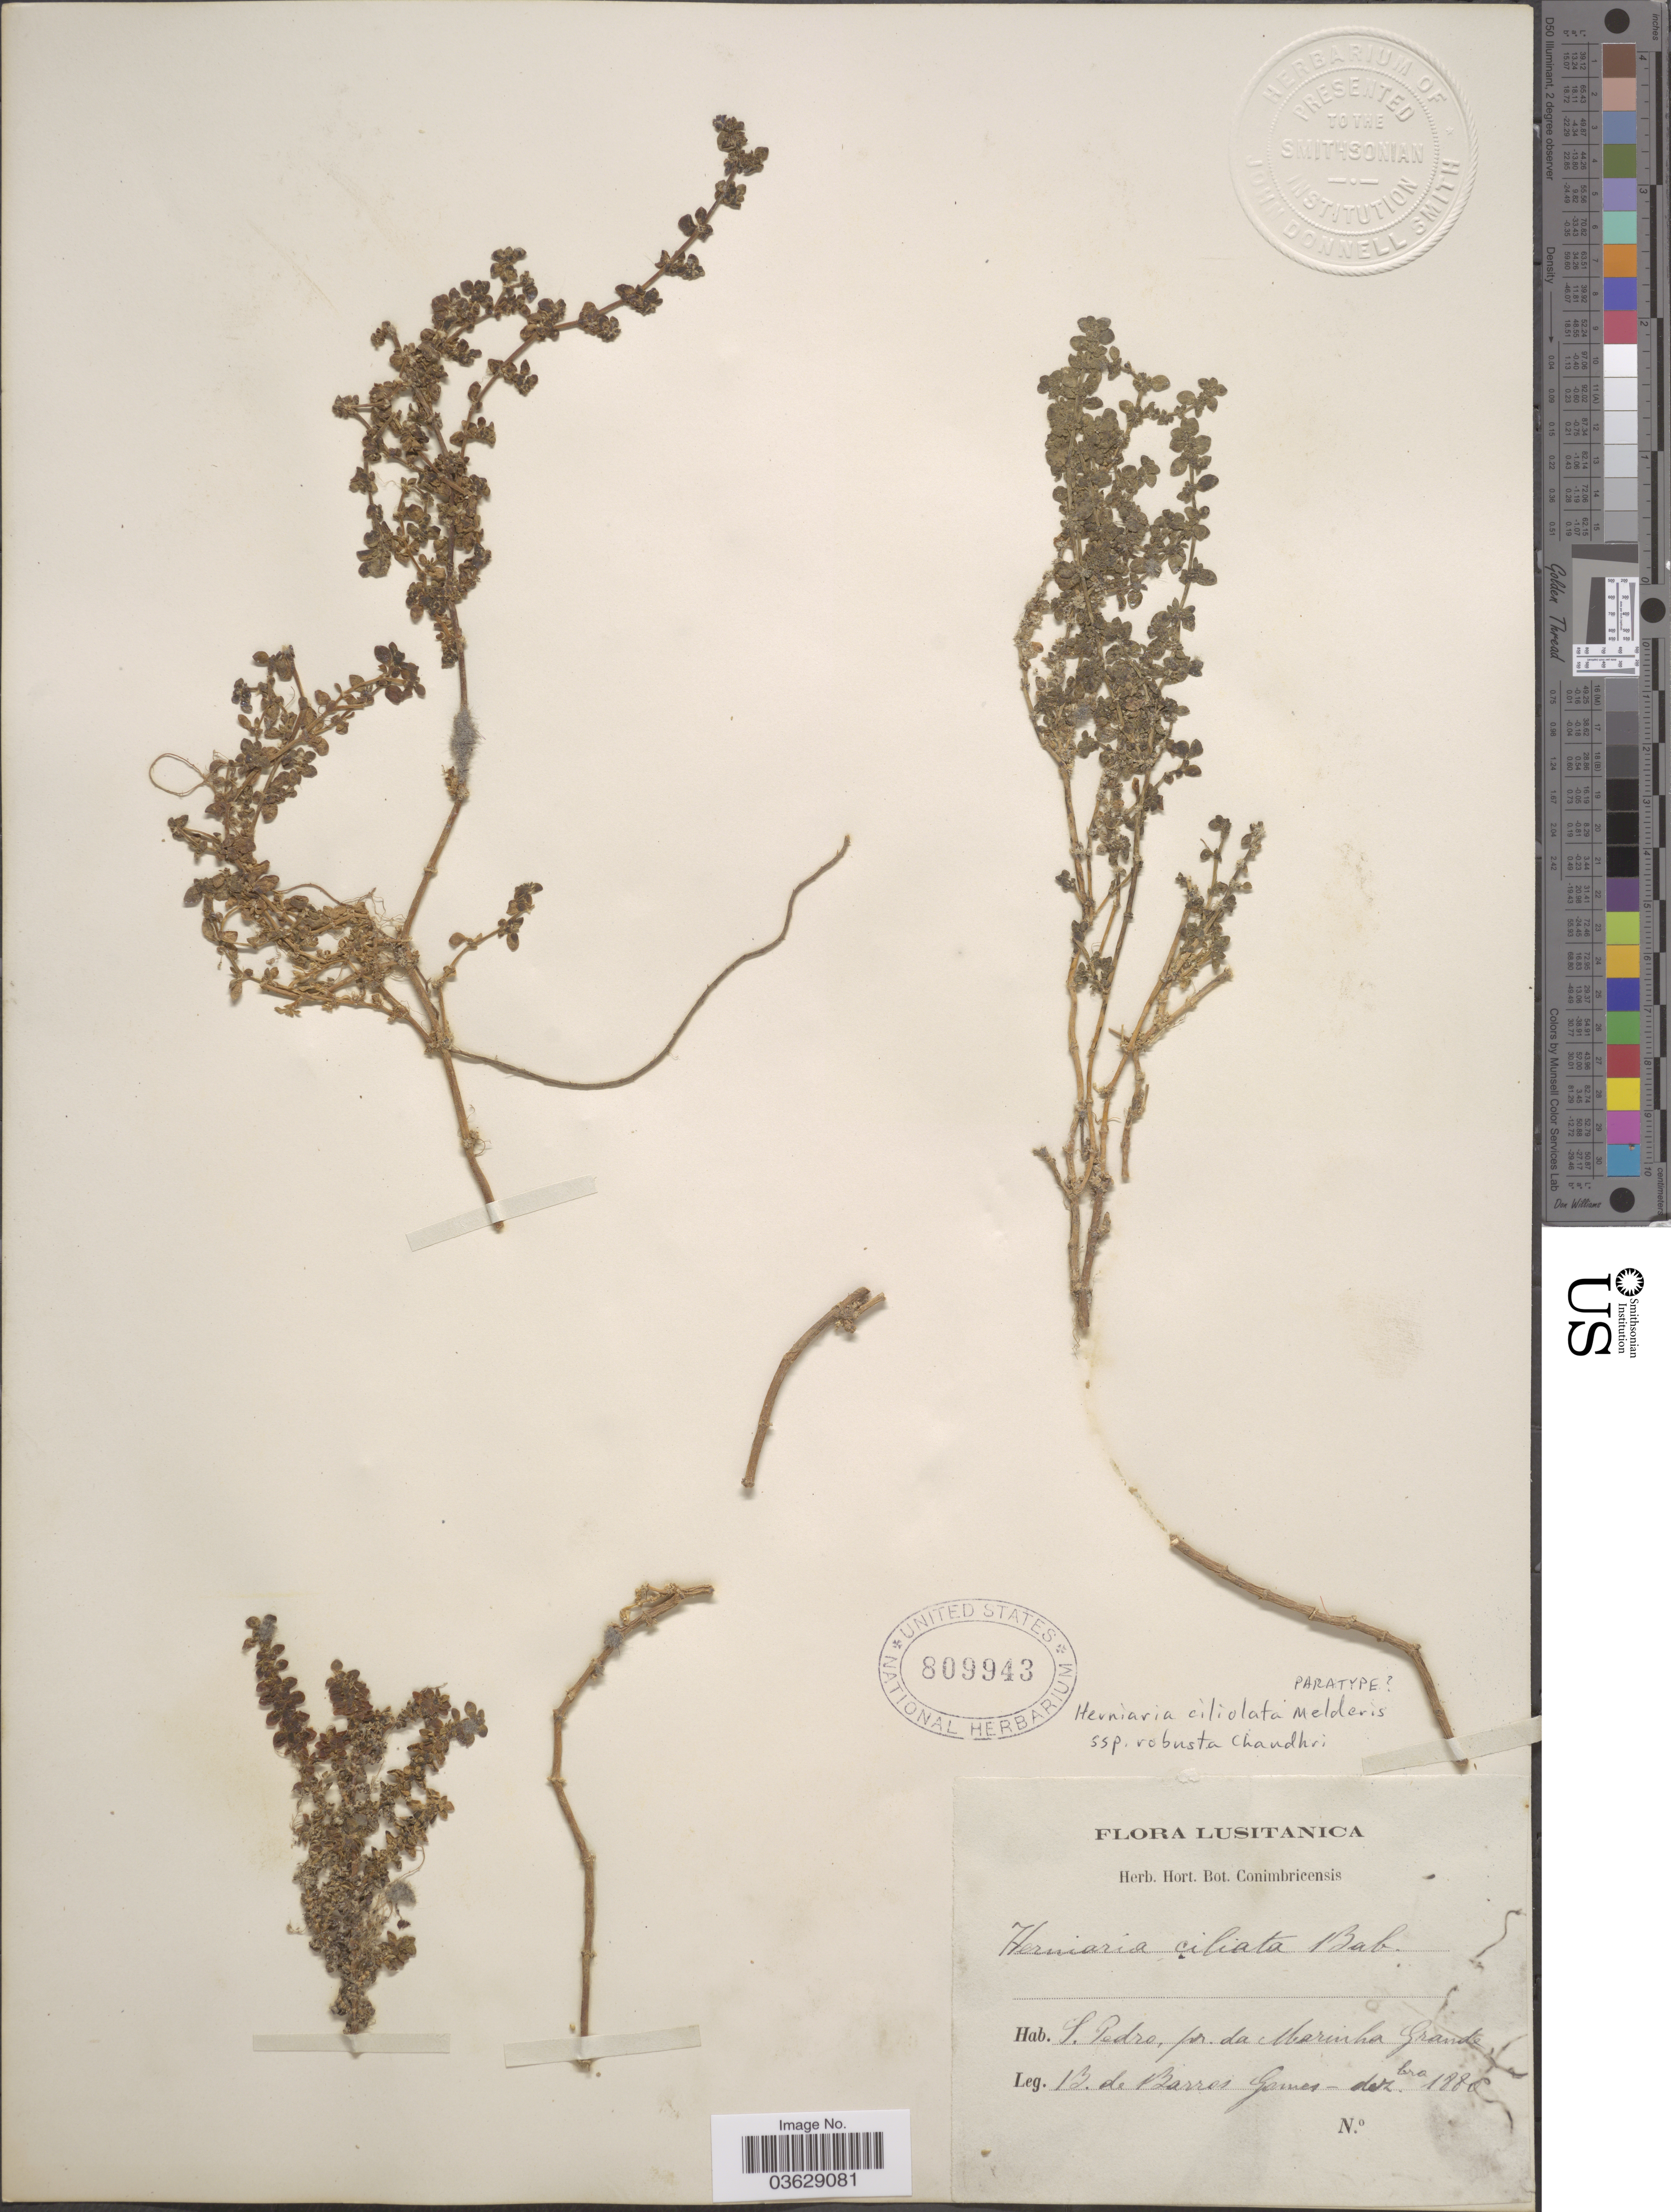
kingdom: Plantae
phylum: Tracheophyta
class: Magnoliopsida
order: Caryophyllales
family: Caryophyllaceae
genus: Herniaria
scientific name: Herniaria ciliolata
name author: Melderis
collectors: B. Barros Gomes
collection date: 1880-12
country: Portugal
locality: Lusitanica. S. Pedro, pr. da Merinha Grande.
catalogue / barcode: US 809943